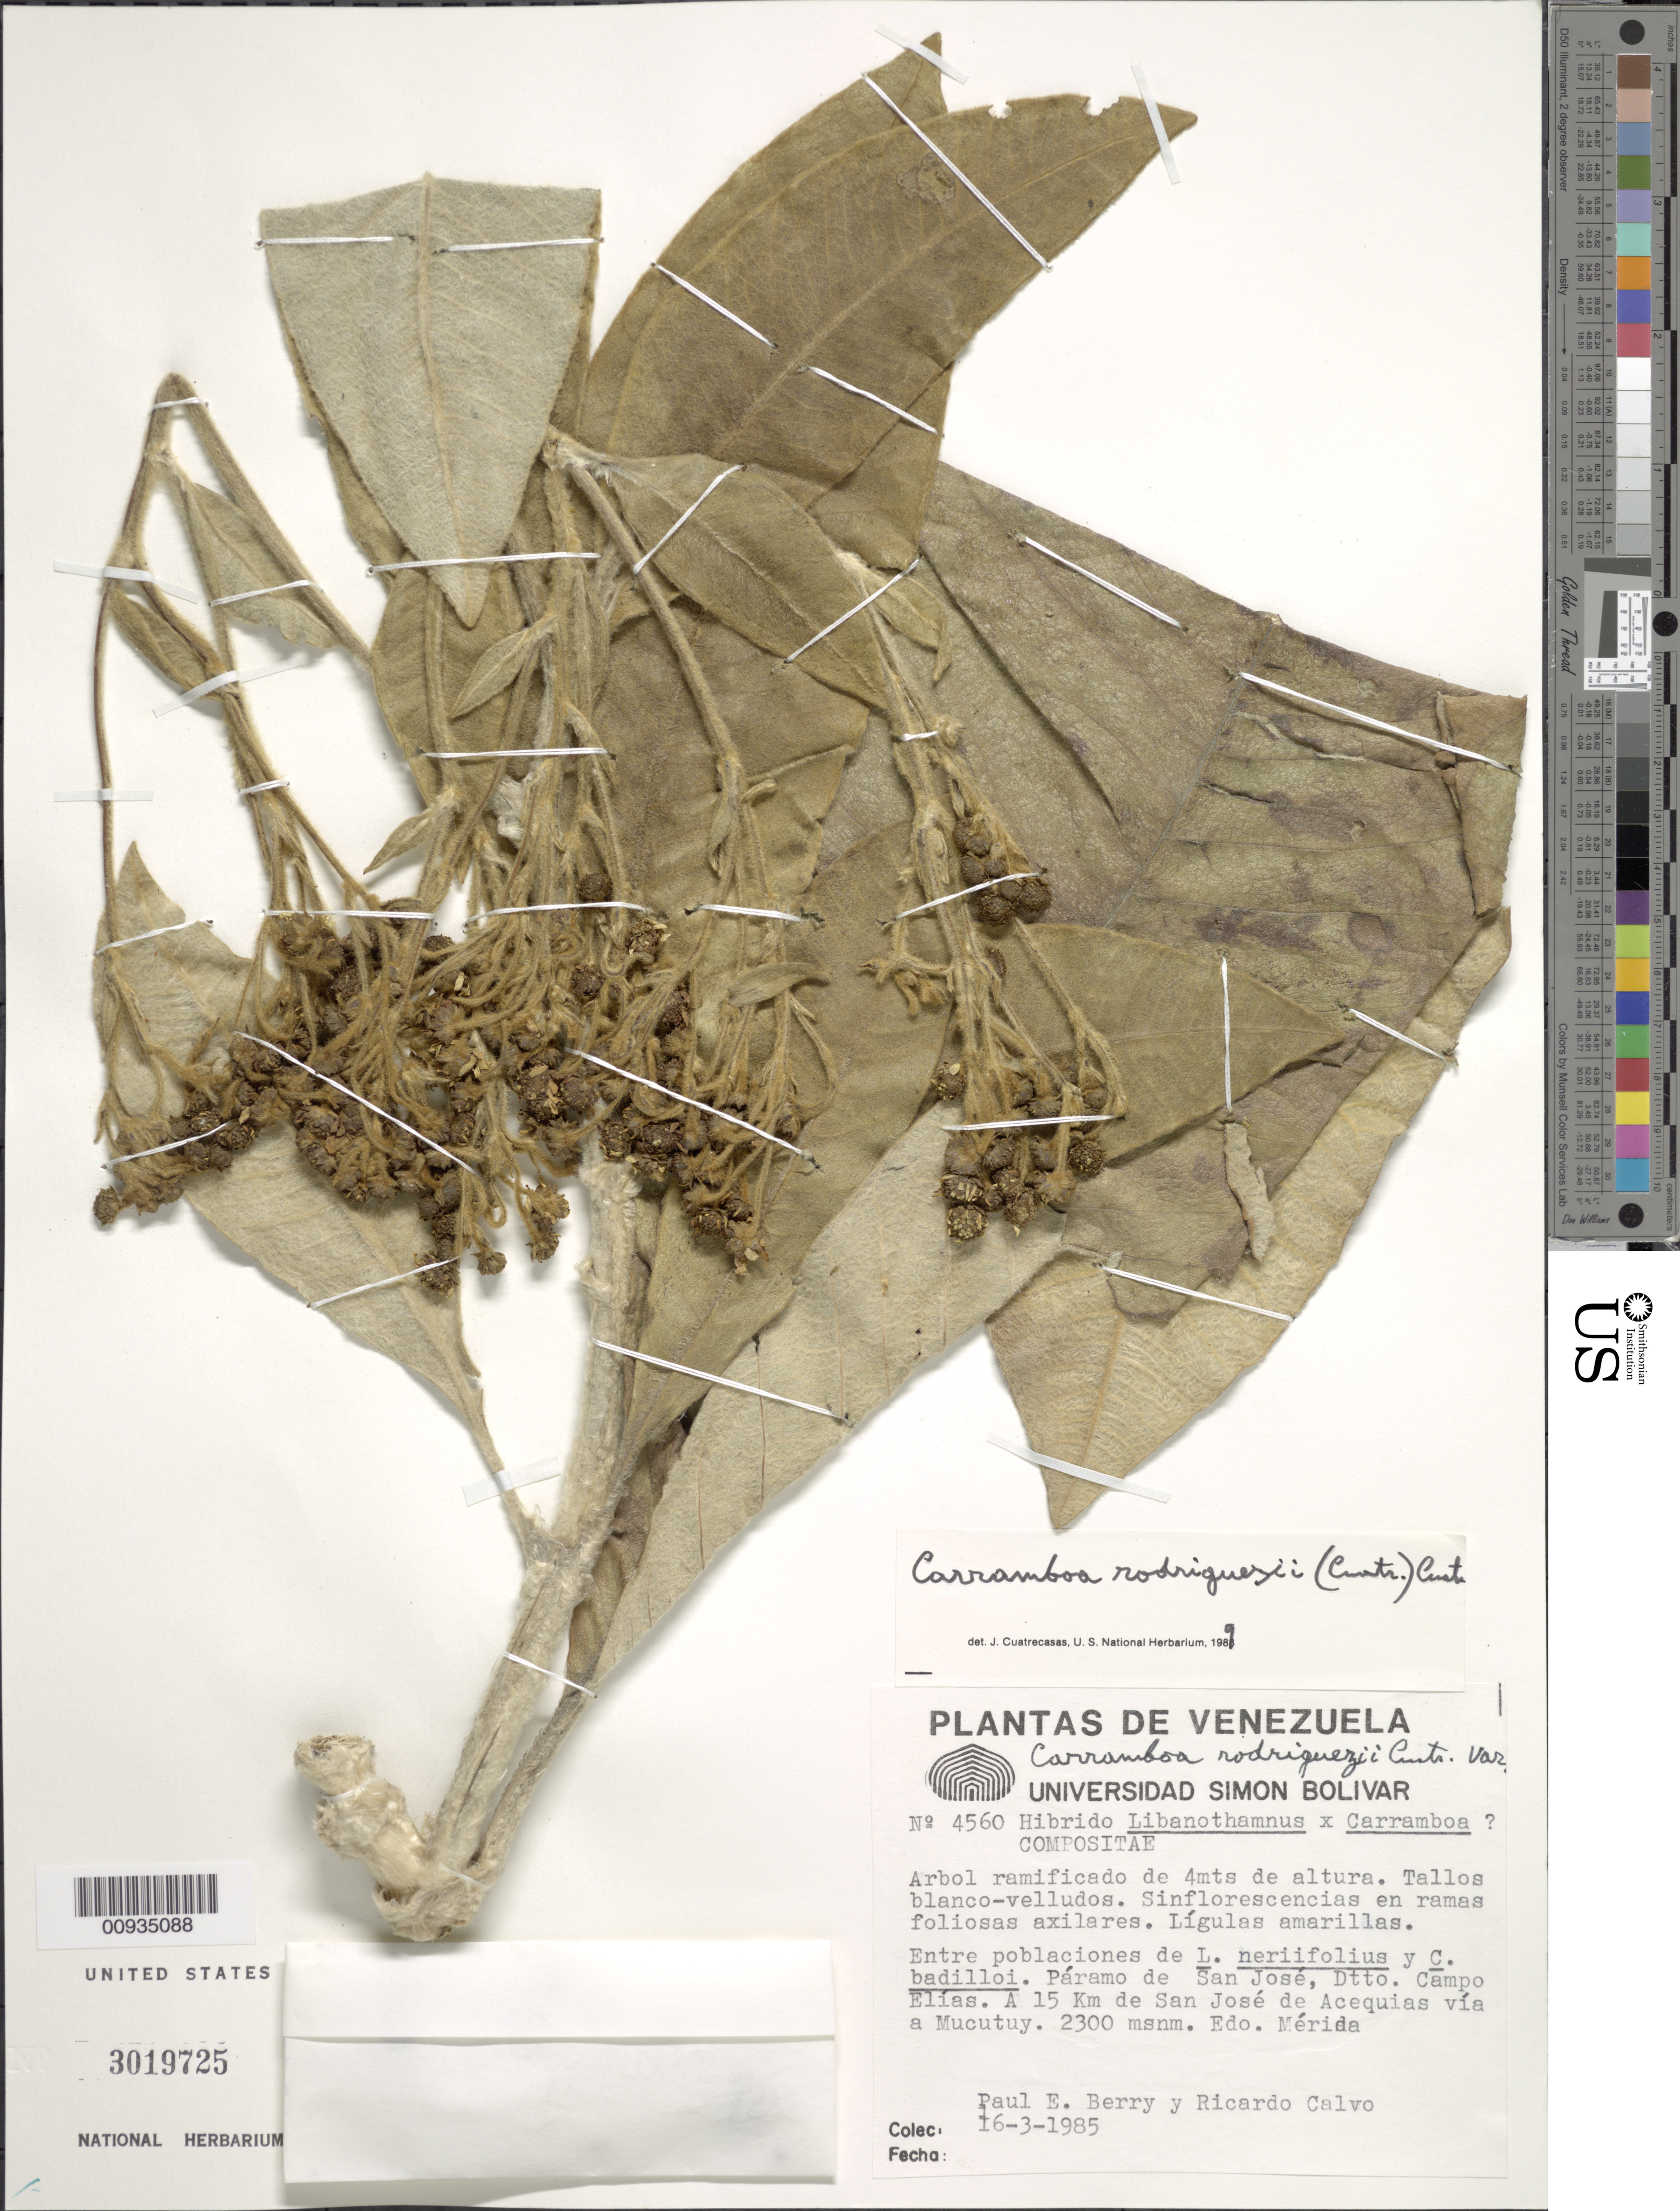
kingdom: Plantae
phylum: Tracheophyta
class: Magnoliopsida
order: Asterales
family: Asteraceae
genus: Carramboa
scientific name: Carramboa rodriguezii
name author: (Cuatrec.) Cuatrec.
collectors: P. E. Berry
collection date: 1985-03-16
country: Venezuela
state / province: Mérida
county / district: Campo Elías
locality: Páramo de San José. A 15 km de San José de Acequias vía a Mucutuy.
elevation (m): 2300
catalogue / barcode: US 3019725